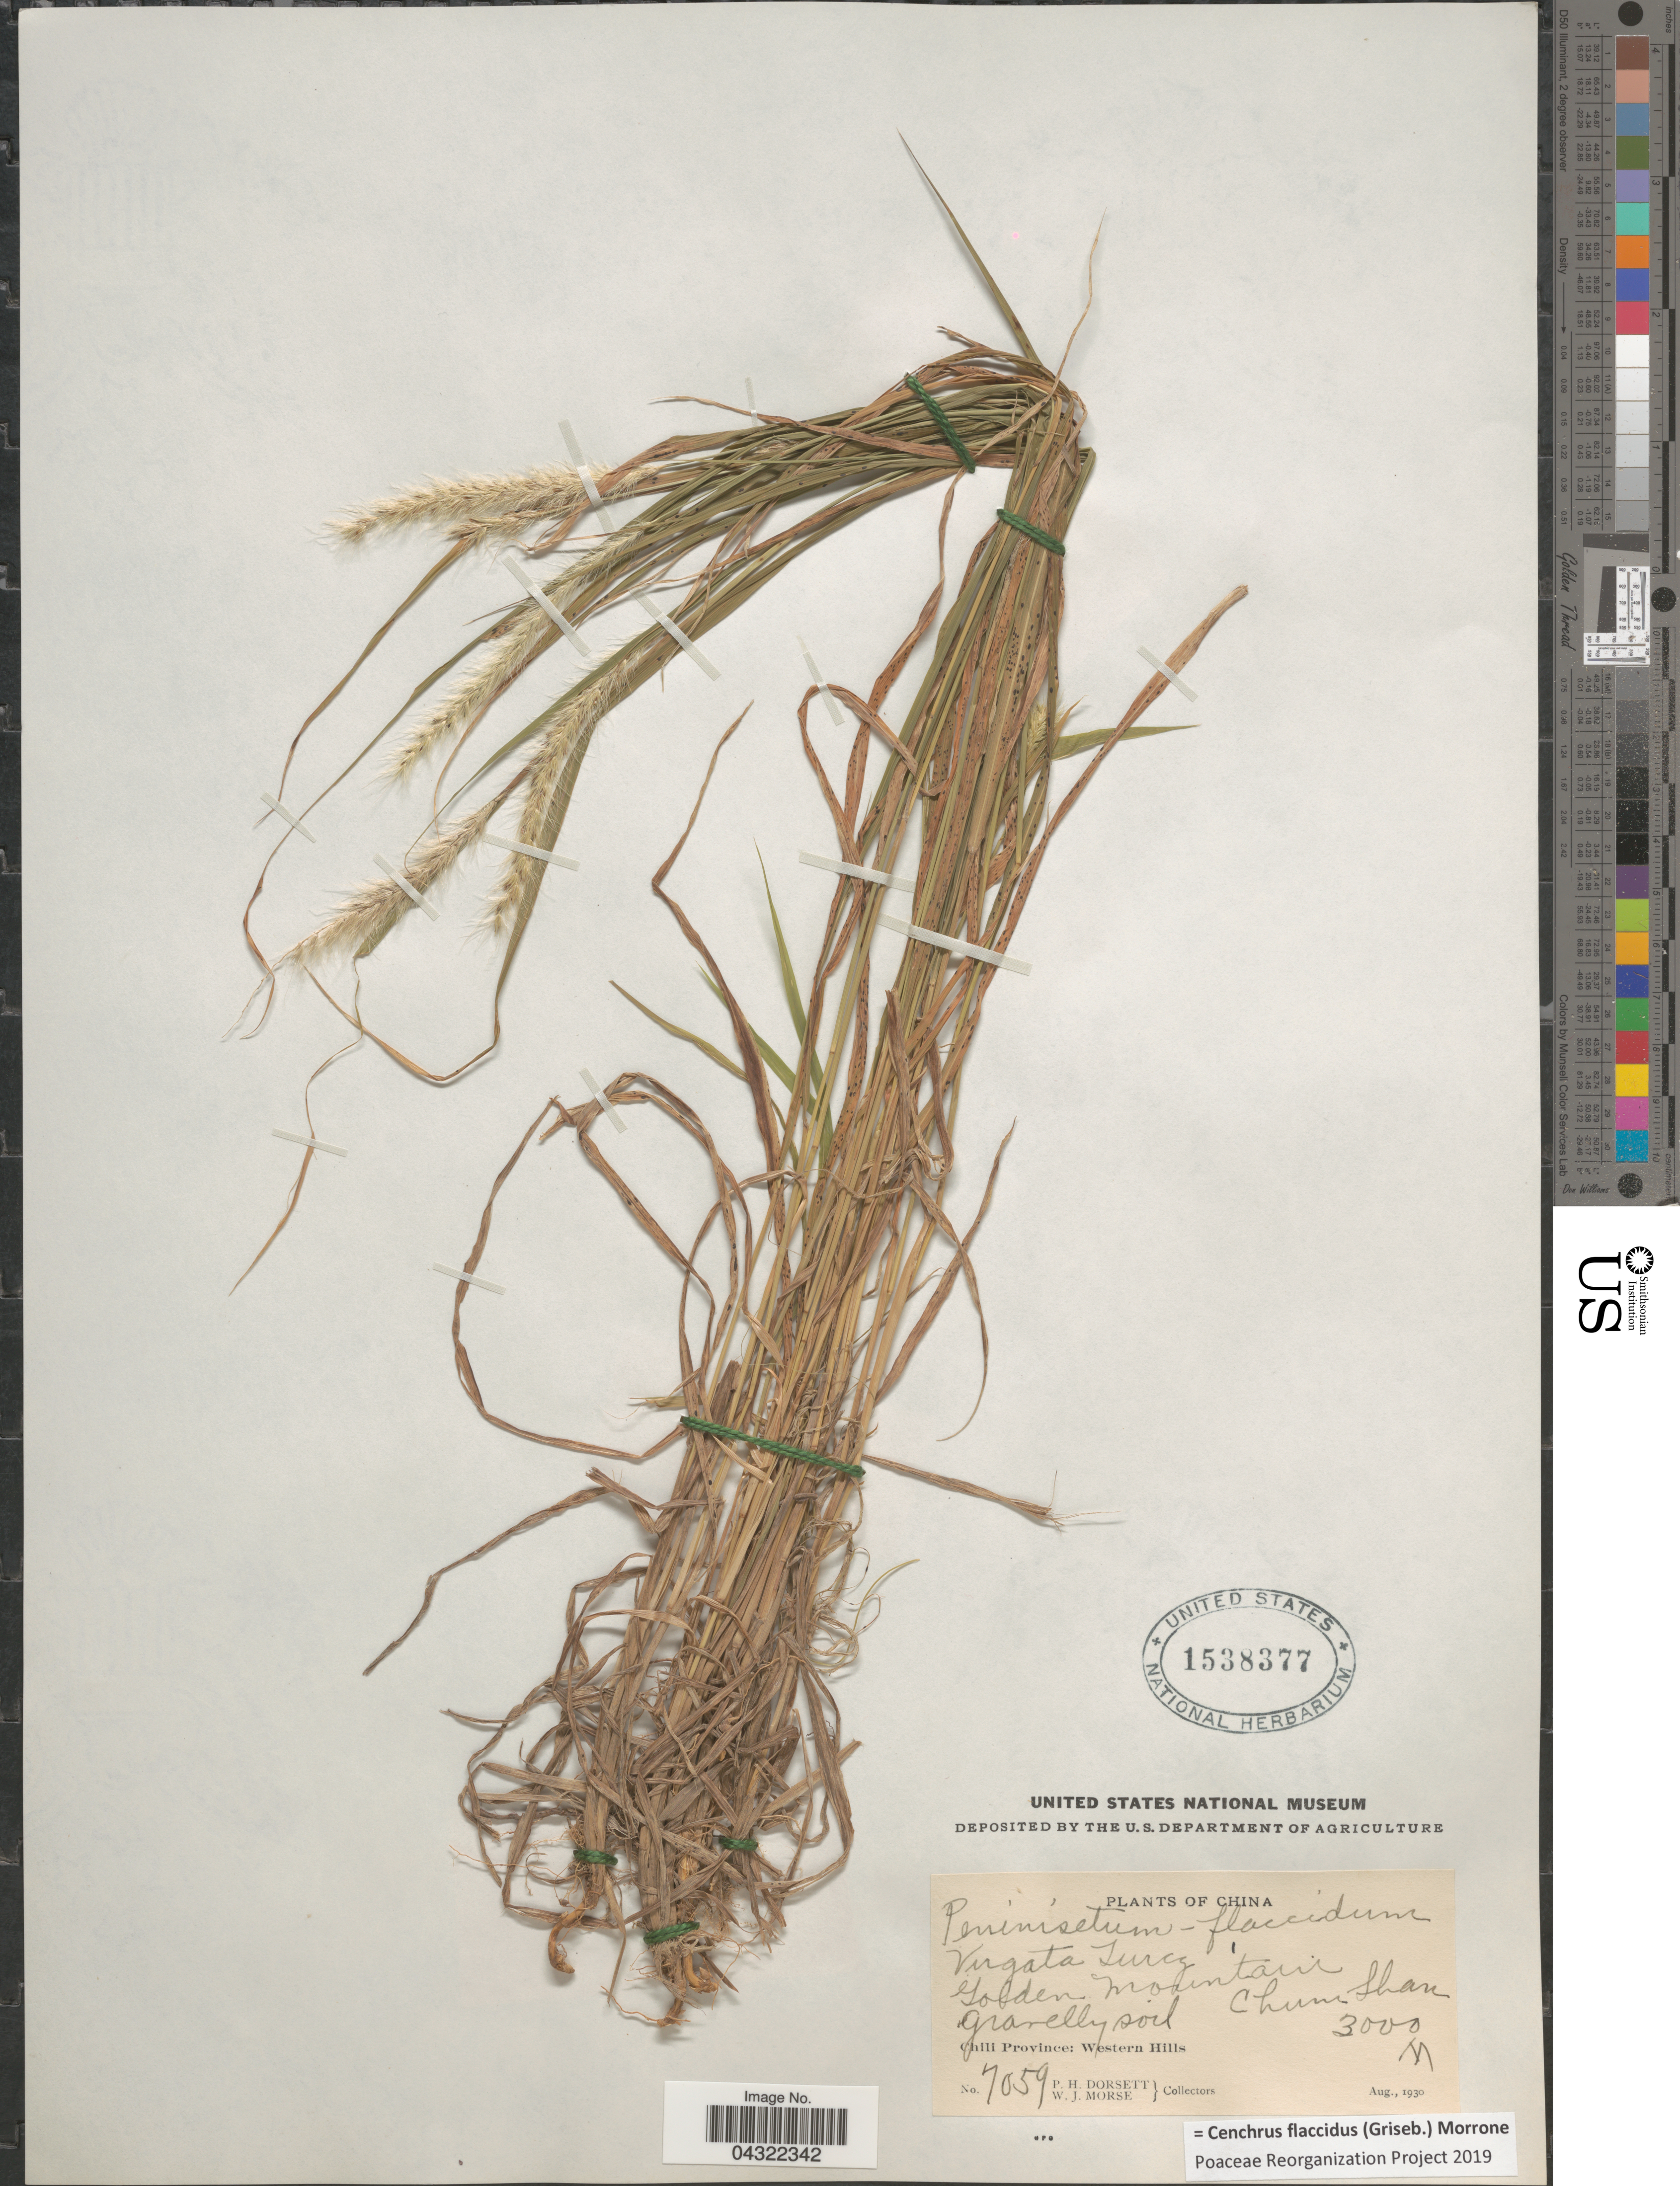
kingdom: Plantae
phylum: Tracheophyta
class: Liliopsida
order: Poales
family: Poaceae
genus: Cenchrus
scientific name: Cenchrus flaccidus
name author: (Griseb.) Morrone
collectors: P. H. Dorsett & W. J. Morse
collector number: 7059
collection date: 1930-08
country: China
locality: Golden Mountain. Chum [interpreted] Shan. Chili Province: Western Hills.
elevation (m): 3000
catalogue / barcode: US 1538377